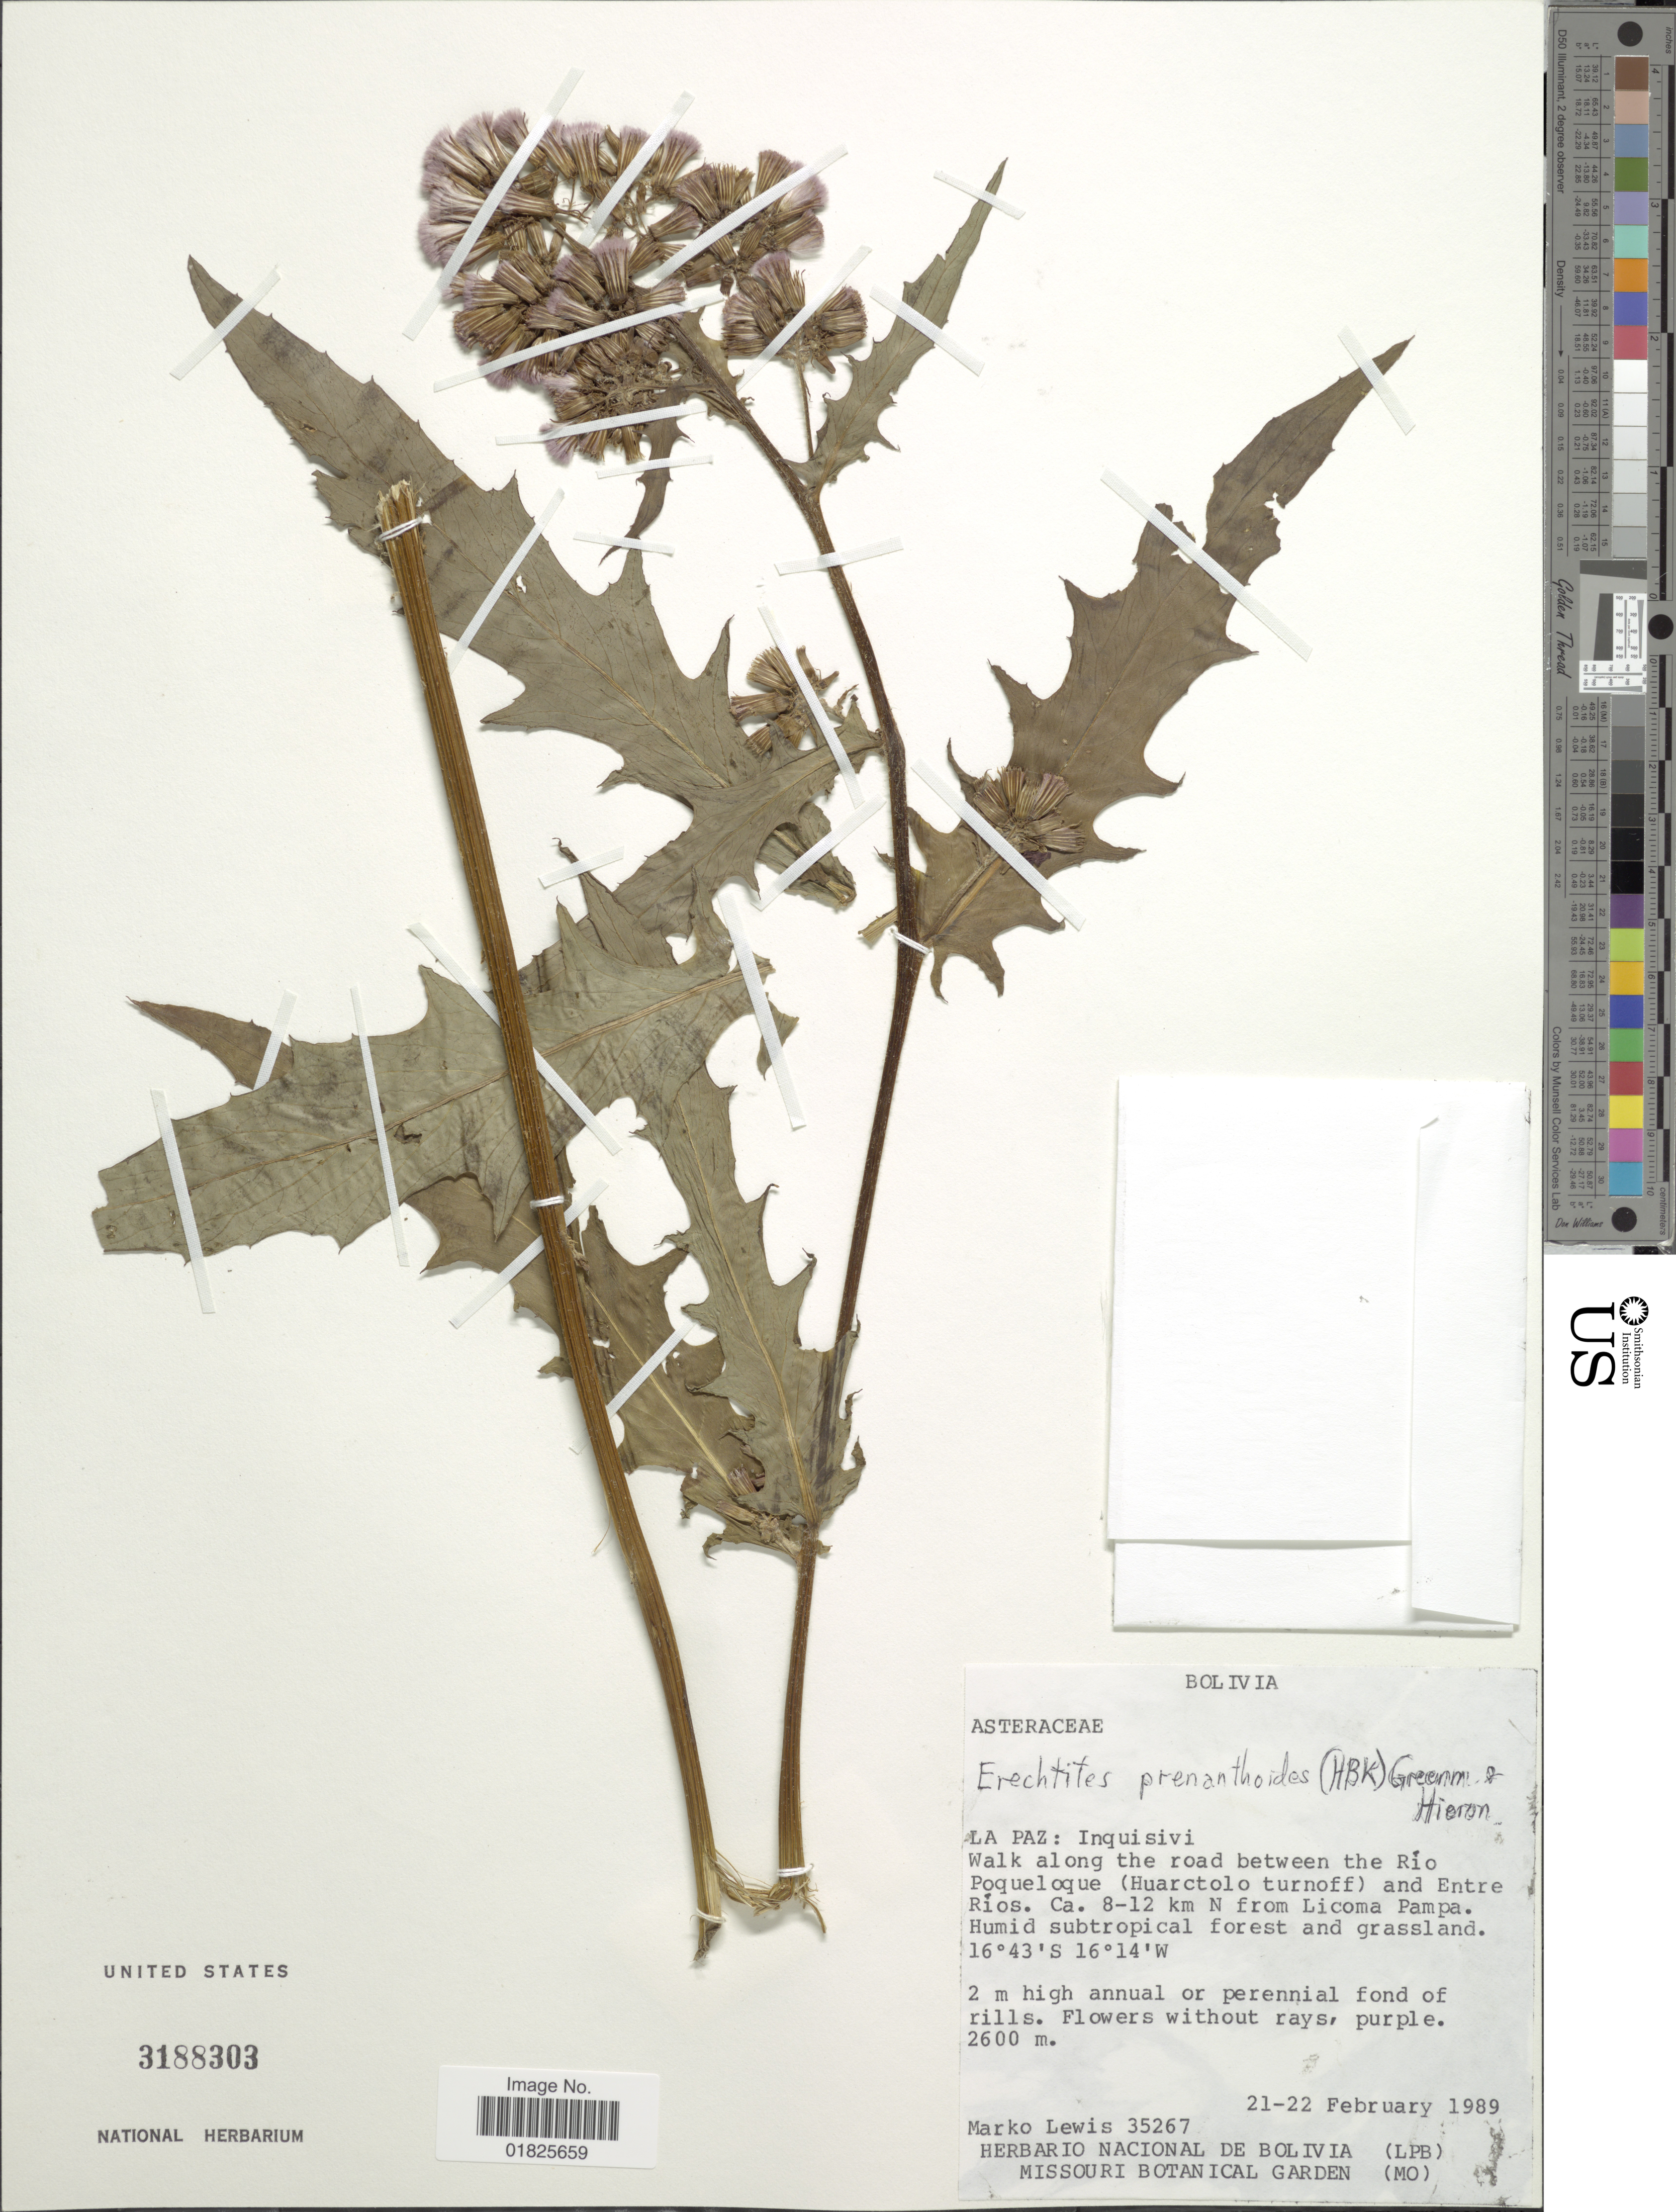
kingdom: Plantae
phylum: Tracheophyta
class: Magnoliopsida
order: Asterales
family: Asteraceae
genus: Erechtites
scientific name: Erechtites prenanthoides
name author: Hook. f.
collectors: M. A. Lewis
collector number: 35267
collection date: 1989-02-21/1989-02-22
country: Bolivia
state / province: La Paz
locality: Inquisivi, Walk along the road between the Rio Poqueloque 9Huarctolo turnoff) and entre Rios. Ca. 8-12 km N from Licoma Pampa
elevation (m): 2600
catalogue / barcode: US 3188303